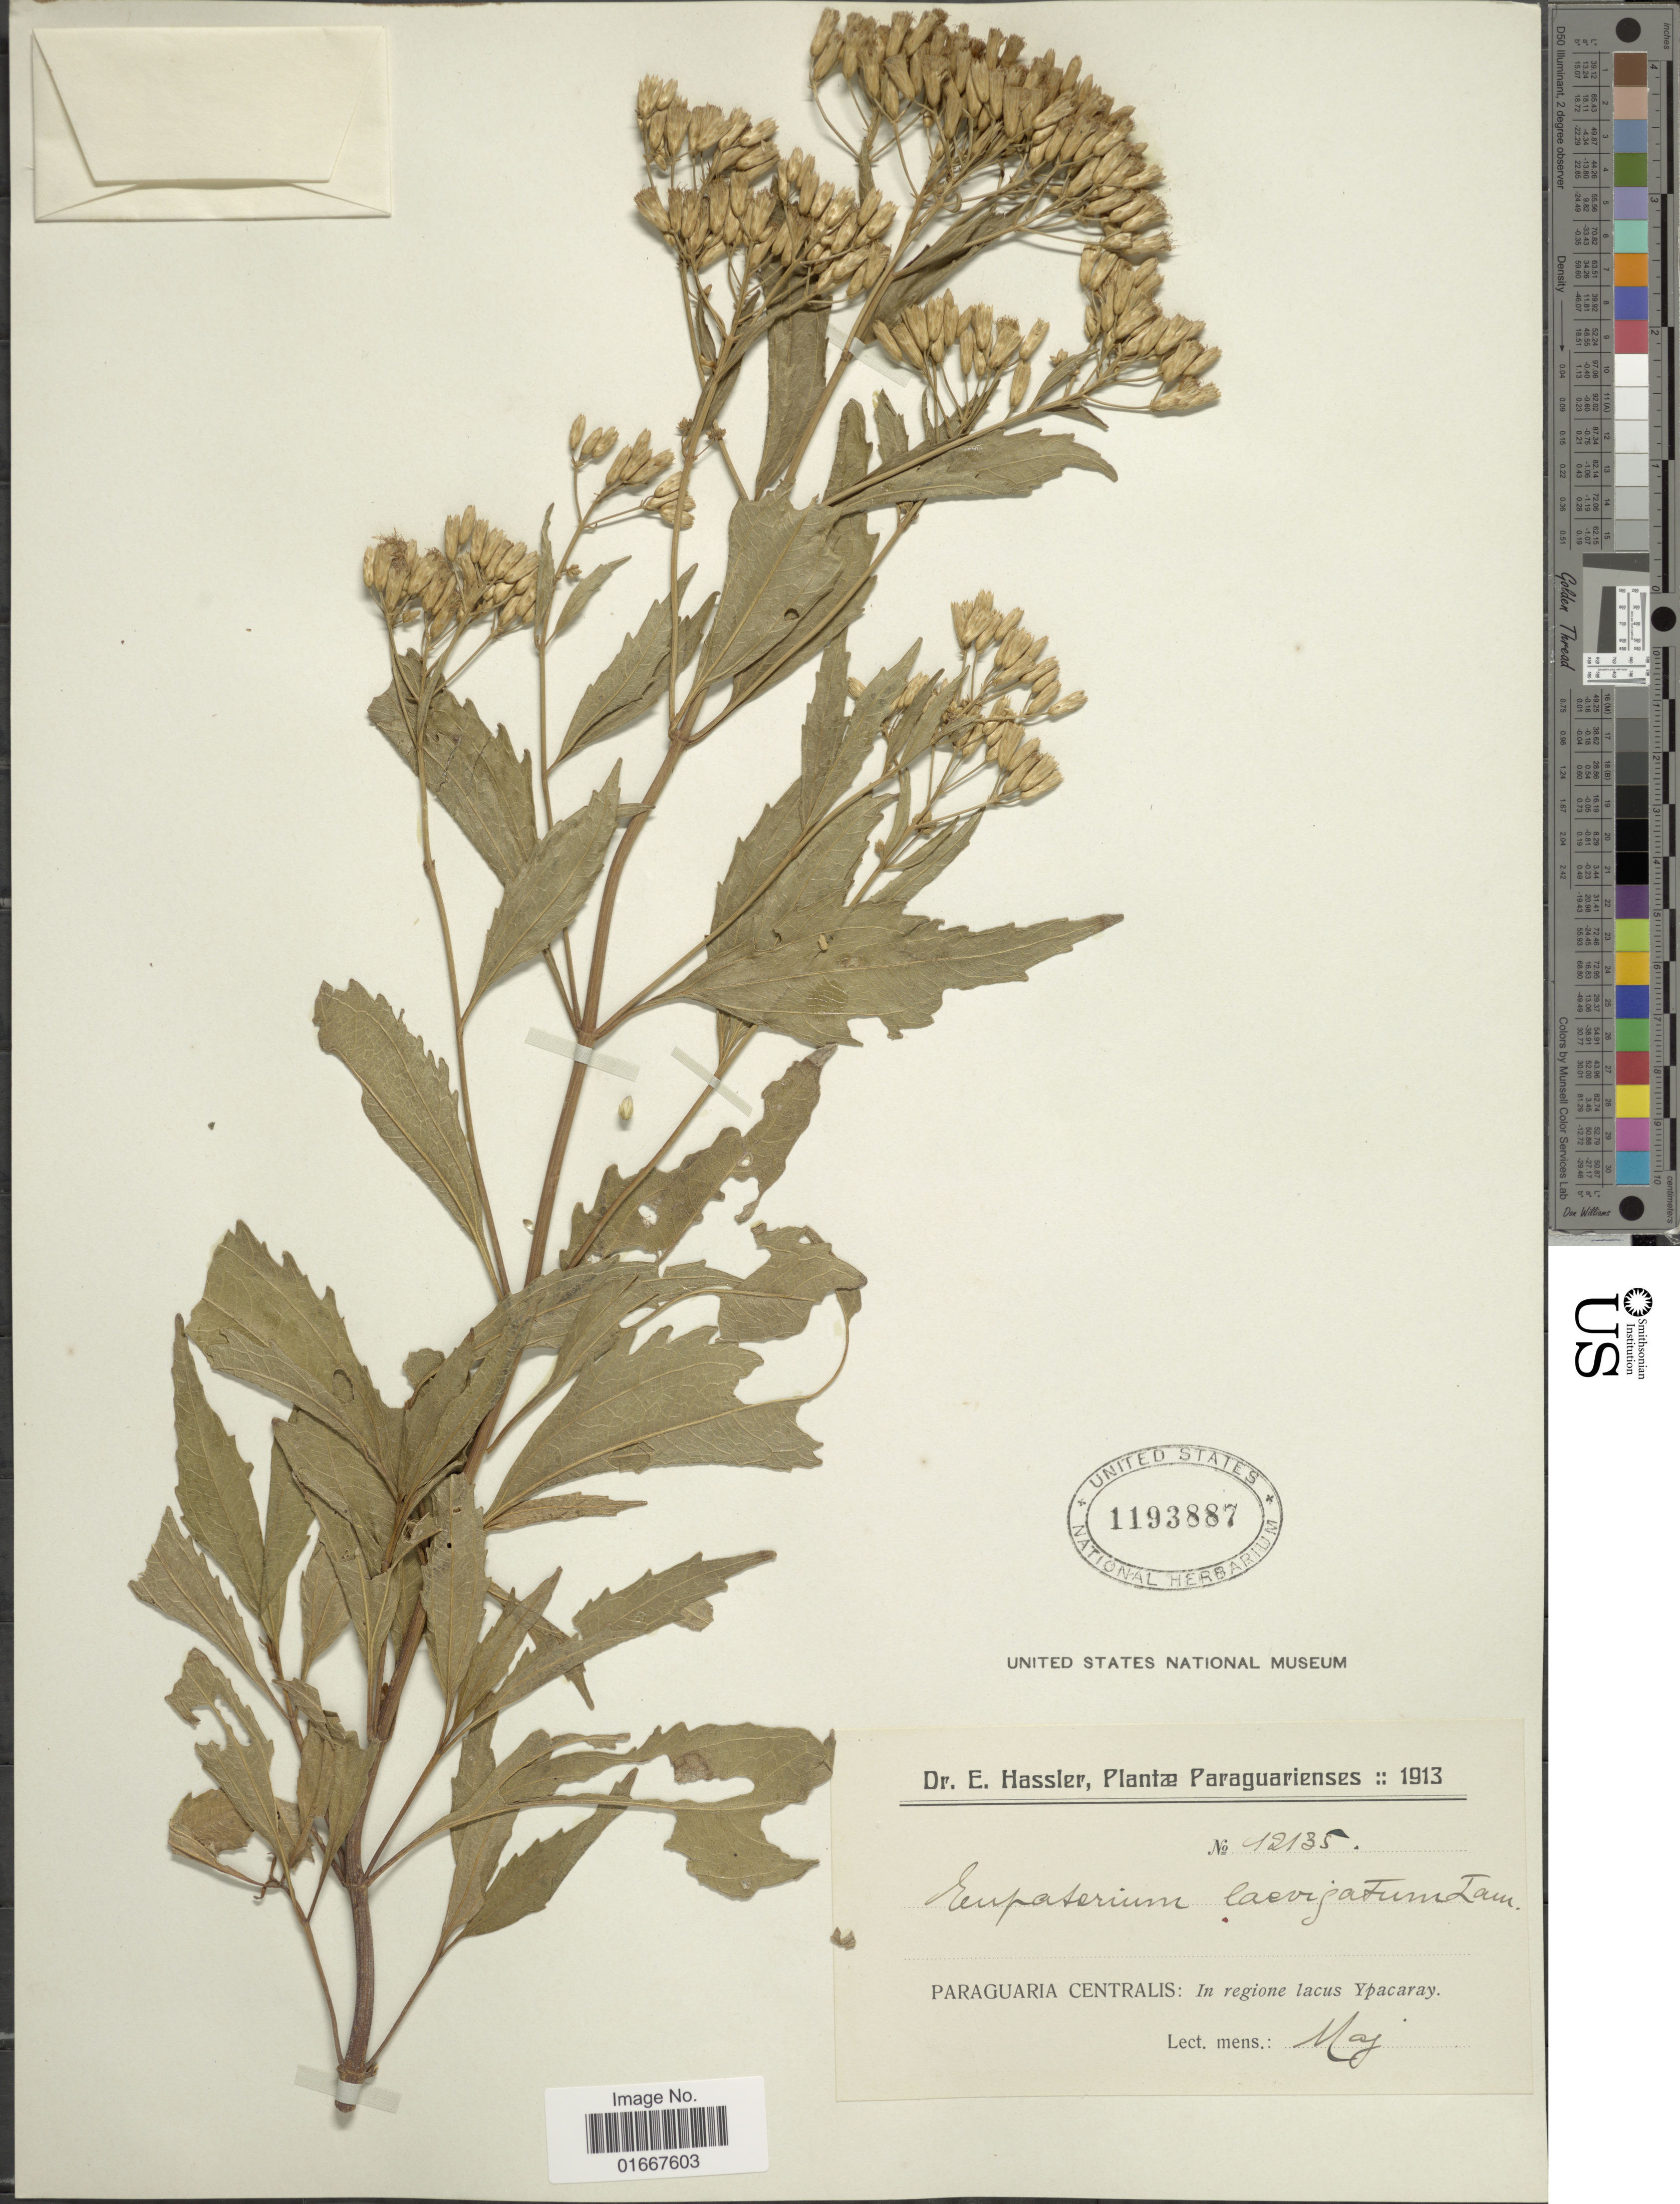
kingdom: Plantae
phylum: Tracheophyta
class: Magnoliopsida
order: Asterales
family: Asteraceae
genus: Chromolaena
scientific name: Chromolaena laevigata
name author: (Lam.) R.M. King & H. Rob.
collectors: E. Hassler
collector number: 12135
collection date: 1913-05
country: Paraguay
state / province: Paraguari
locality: Paraguaria Centralis: In regione lacus Ypacaray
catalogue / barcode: US 1193887